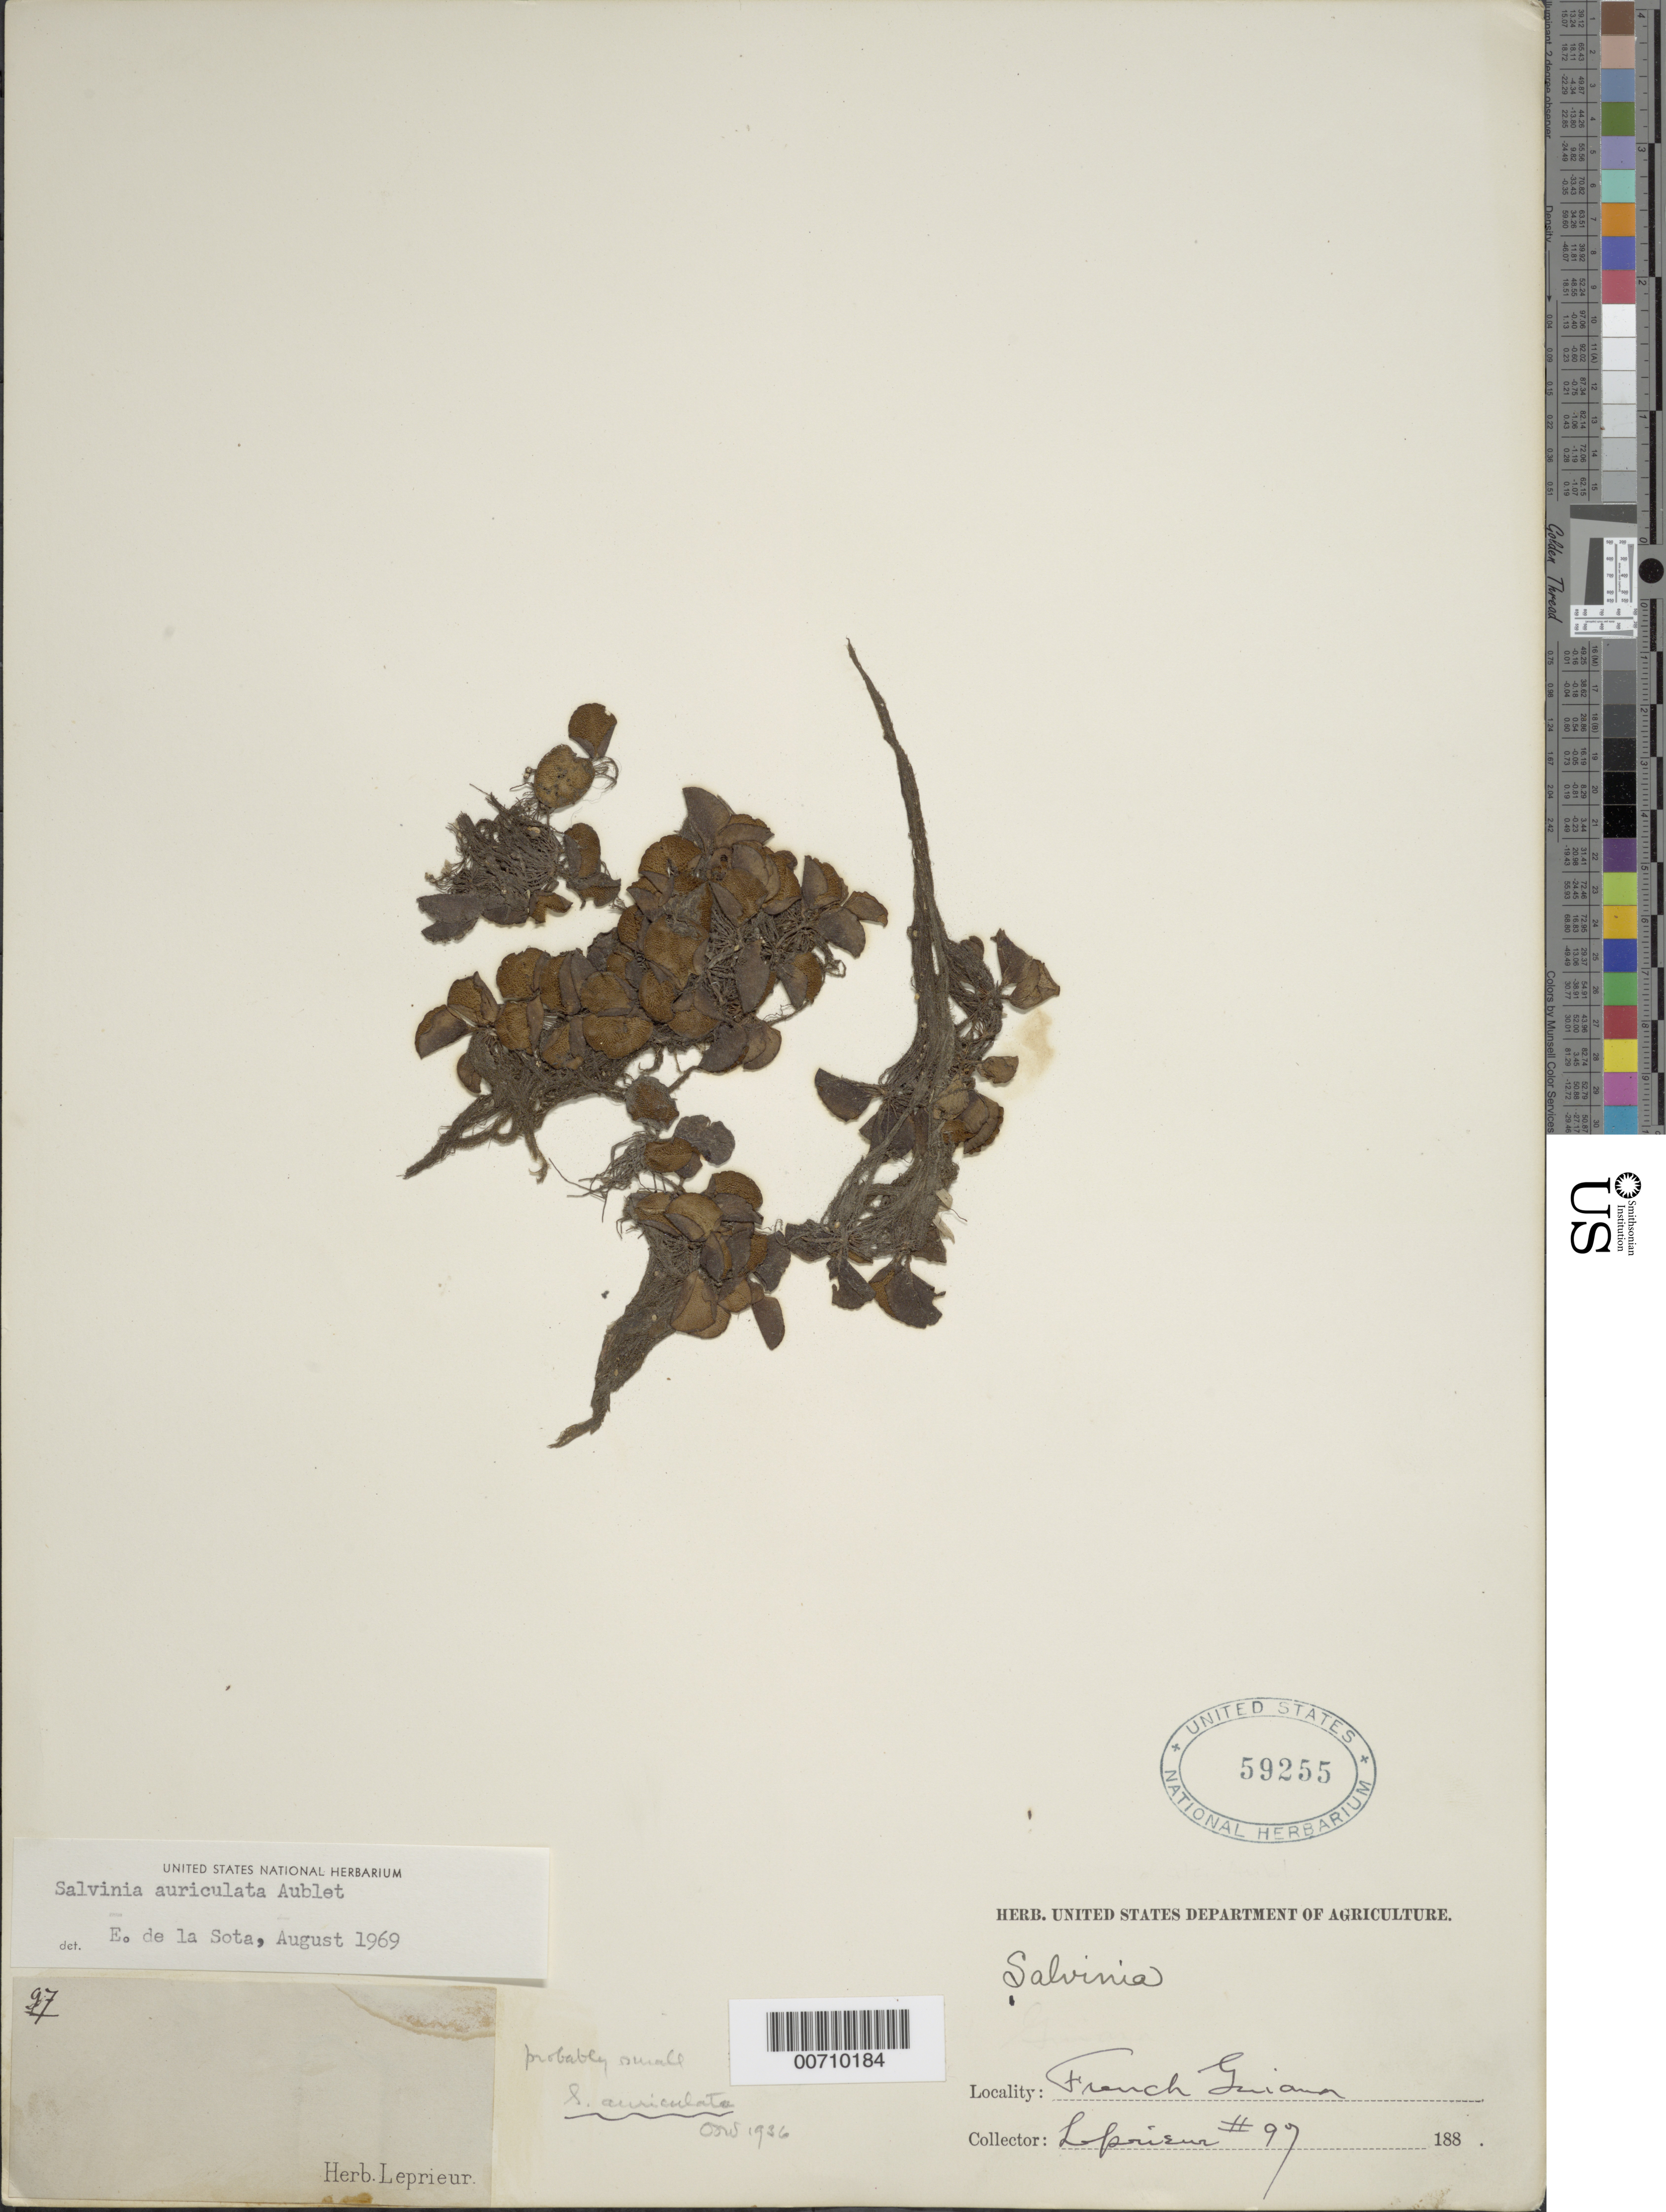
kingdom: Plantae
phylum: Tracheophyta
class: Polypodiopsida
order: Salviniales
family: Salviniaceae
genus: Salvinia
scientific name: Salvinia auriculata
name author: Aubl.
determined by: Sota, E. R. de la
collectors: F. M. R. Leprieur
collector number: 97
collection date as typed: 188?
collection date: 1880/1889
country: French Guiana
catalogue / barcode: US 59255